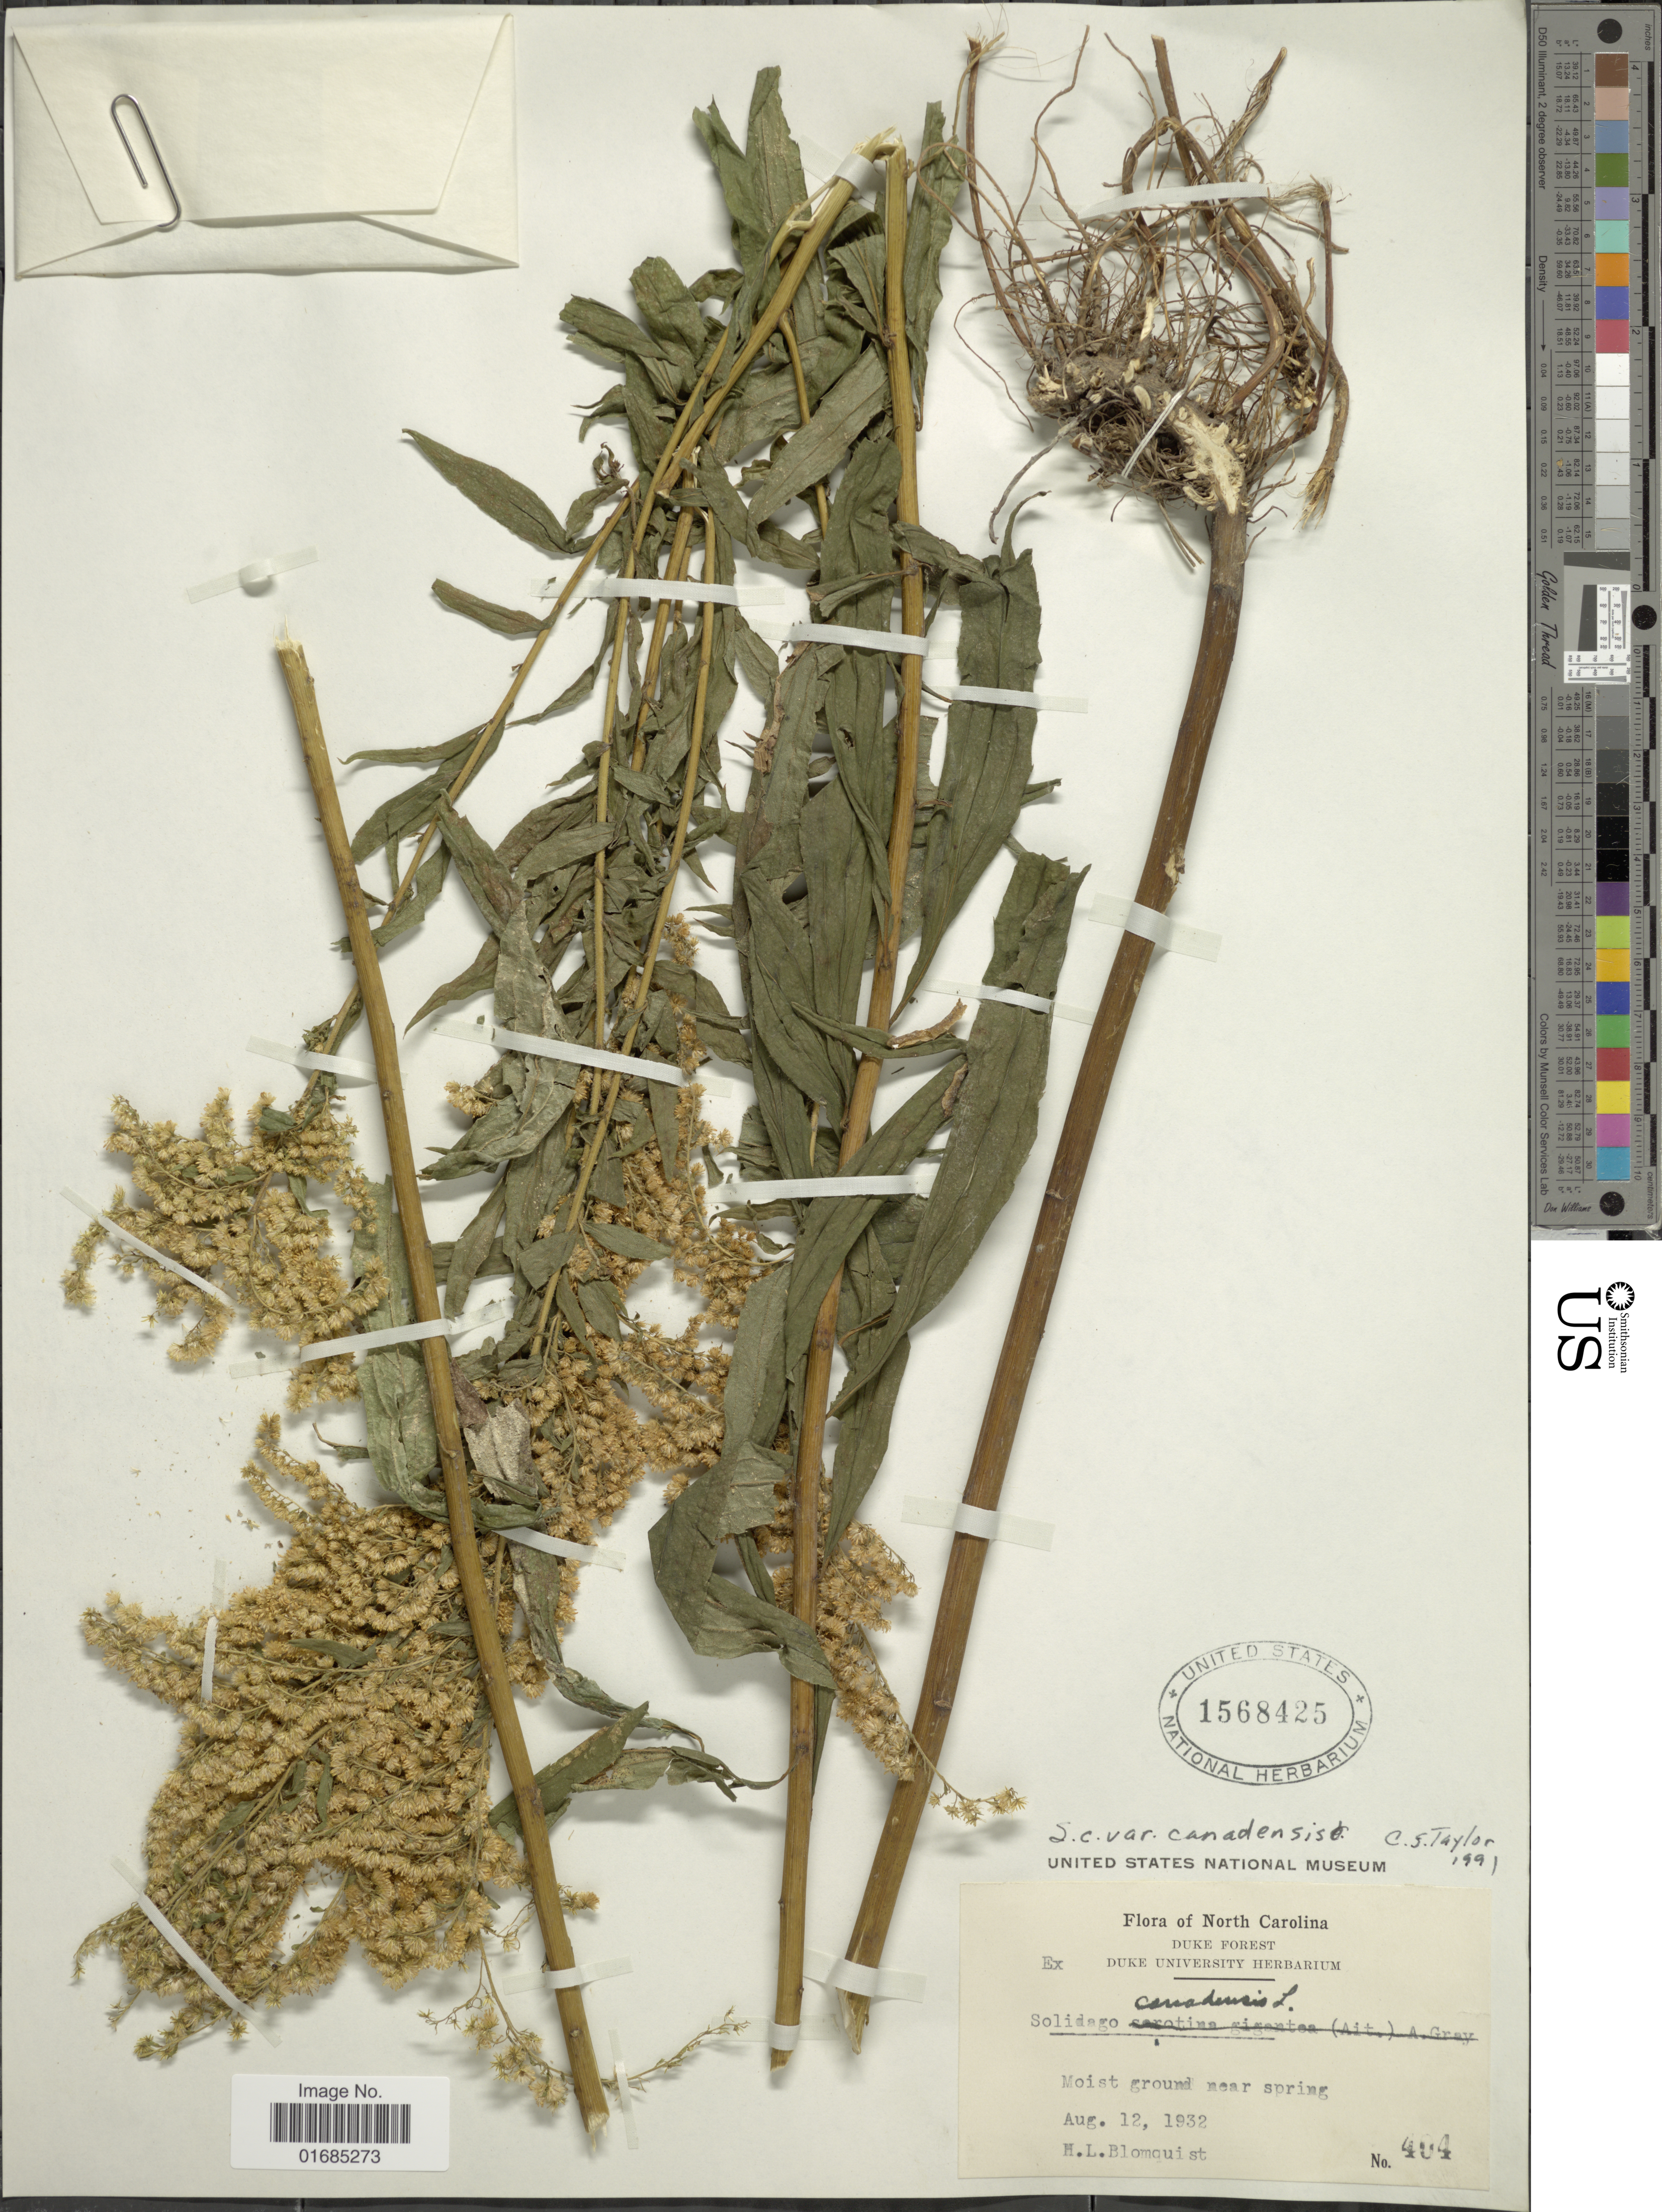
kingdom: Plantae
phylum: Tracheophyta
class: Magnoliopsida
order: Asterales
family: Asteraceae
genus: Solidago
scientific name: Solidago canadensis var. canadensis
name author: L.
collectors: H. Blomquist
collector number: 404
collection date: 1932-08-12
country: United States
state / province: North Carolina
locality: Duke Forest, moist groind near spring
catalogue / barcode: US 1568425